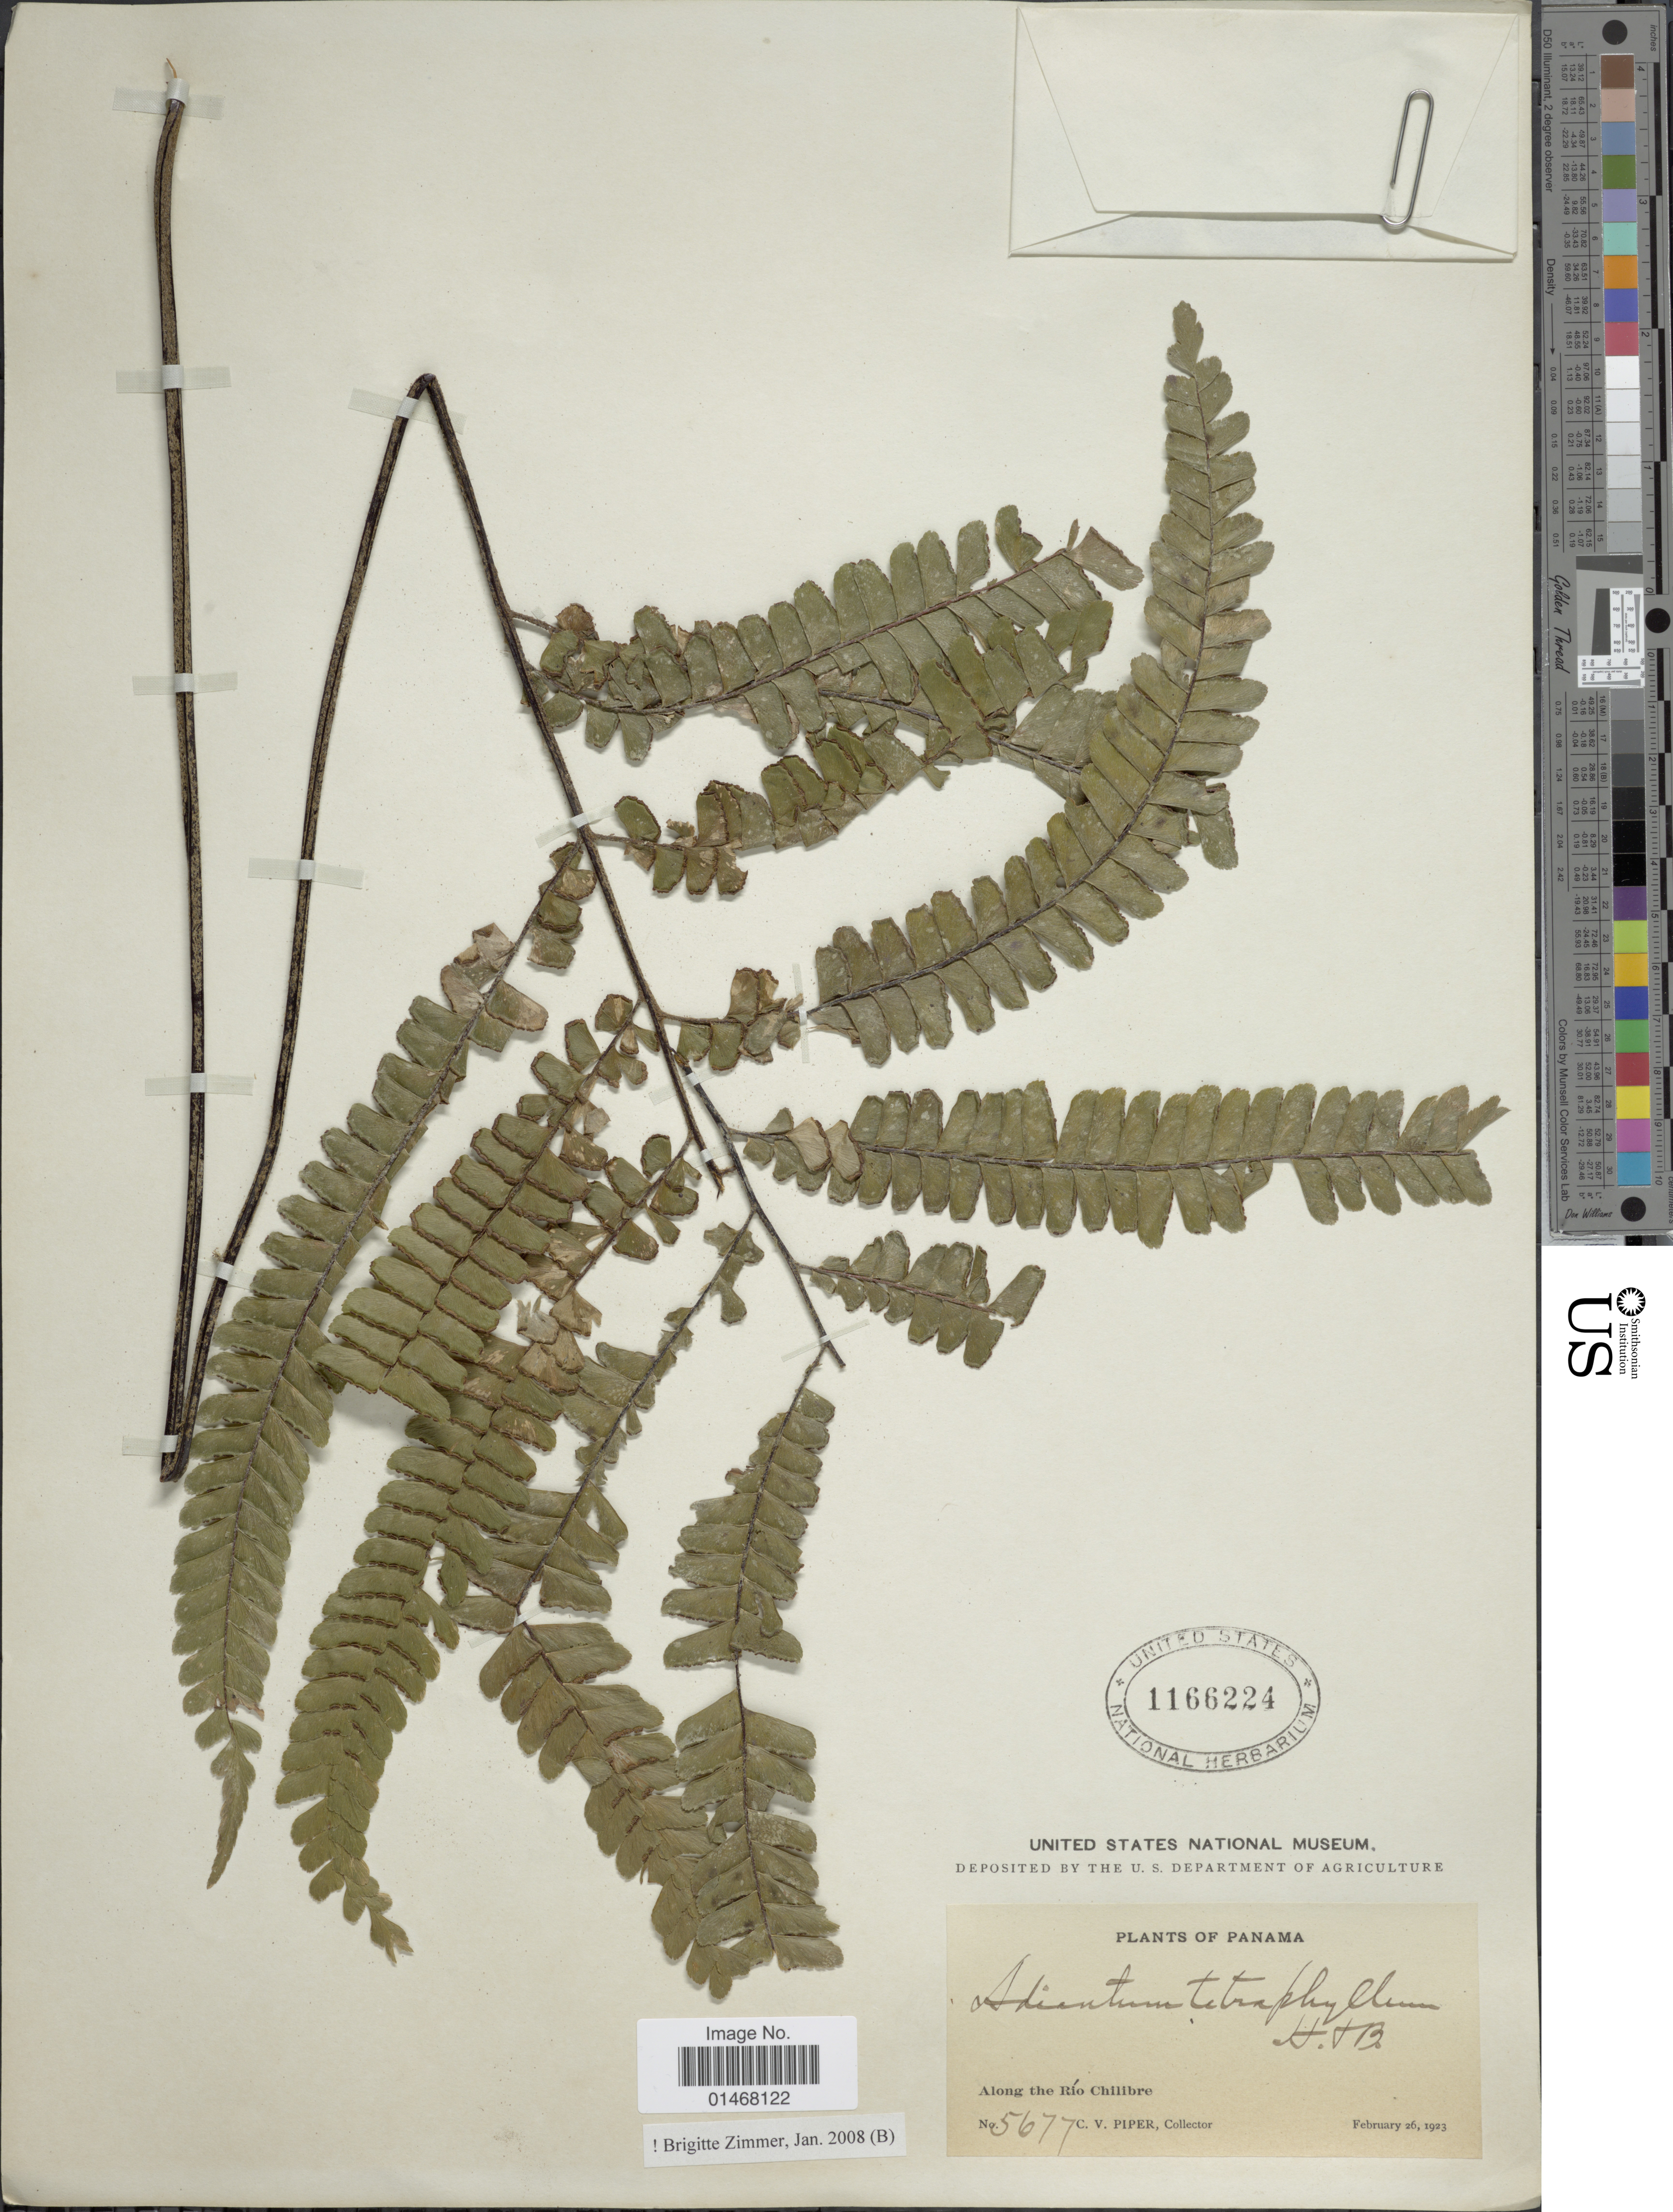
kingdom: Plantae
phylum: Tracheophyta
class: Polypodiopsida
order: Polypodiales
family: Pteridaceae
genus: Adiantum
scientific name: Adiantum tetraphyllum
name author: Humb. & Bonpl. ex Willd.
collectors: C. V. Piper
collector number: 5677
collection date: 1923-02-26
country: Panama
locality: Along the Río Chilibre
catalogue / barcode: US 1166224